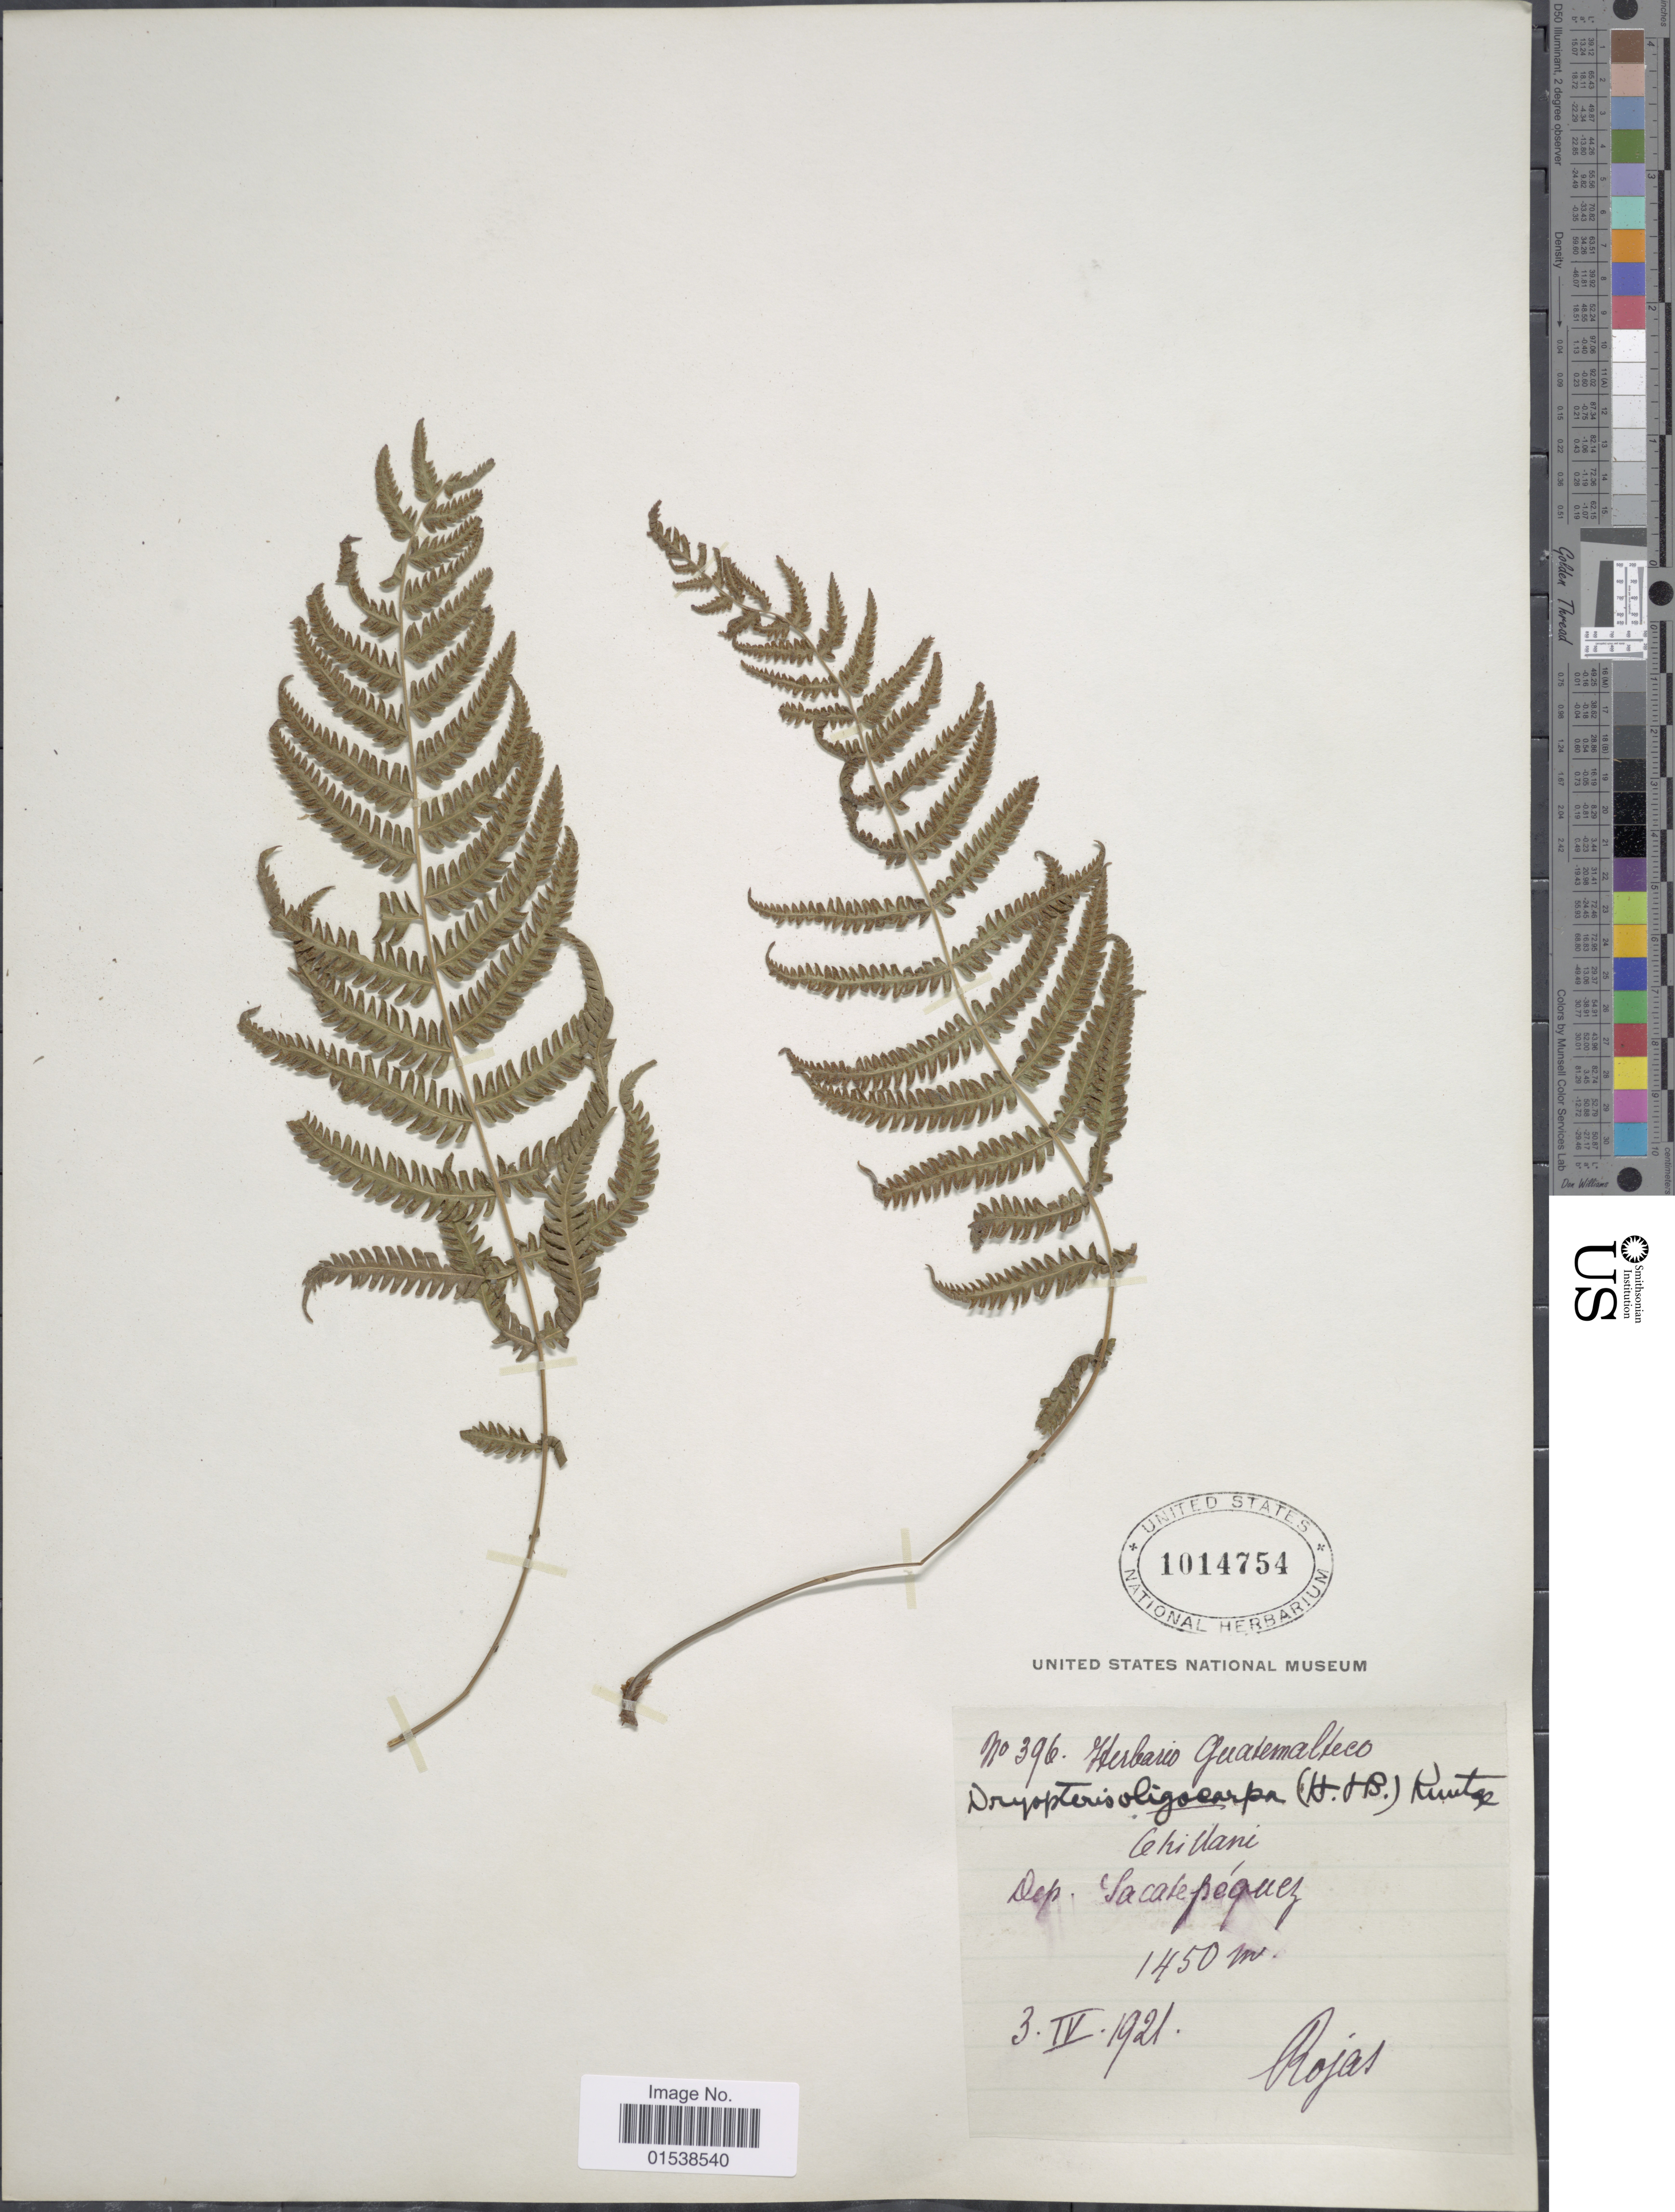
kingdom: Plantae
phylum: Tracheophyta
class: Polypodiopsida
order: Polypodiales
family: Thelypteridaceae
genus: Amauropelta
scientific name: Amauropelta oligocarpa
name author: (Humb. & Bonpl. ex Willd.) Pic. Serm.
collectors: Rojas, --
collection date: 1921-04-03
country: Guatemala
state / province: Sacatepéquez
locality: Chillani, Dep. Sacatepéquez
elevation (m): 1450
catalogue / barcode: US 1014754